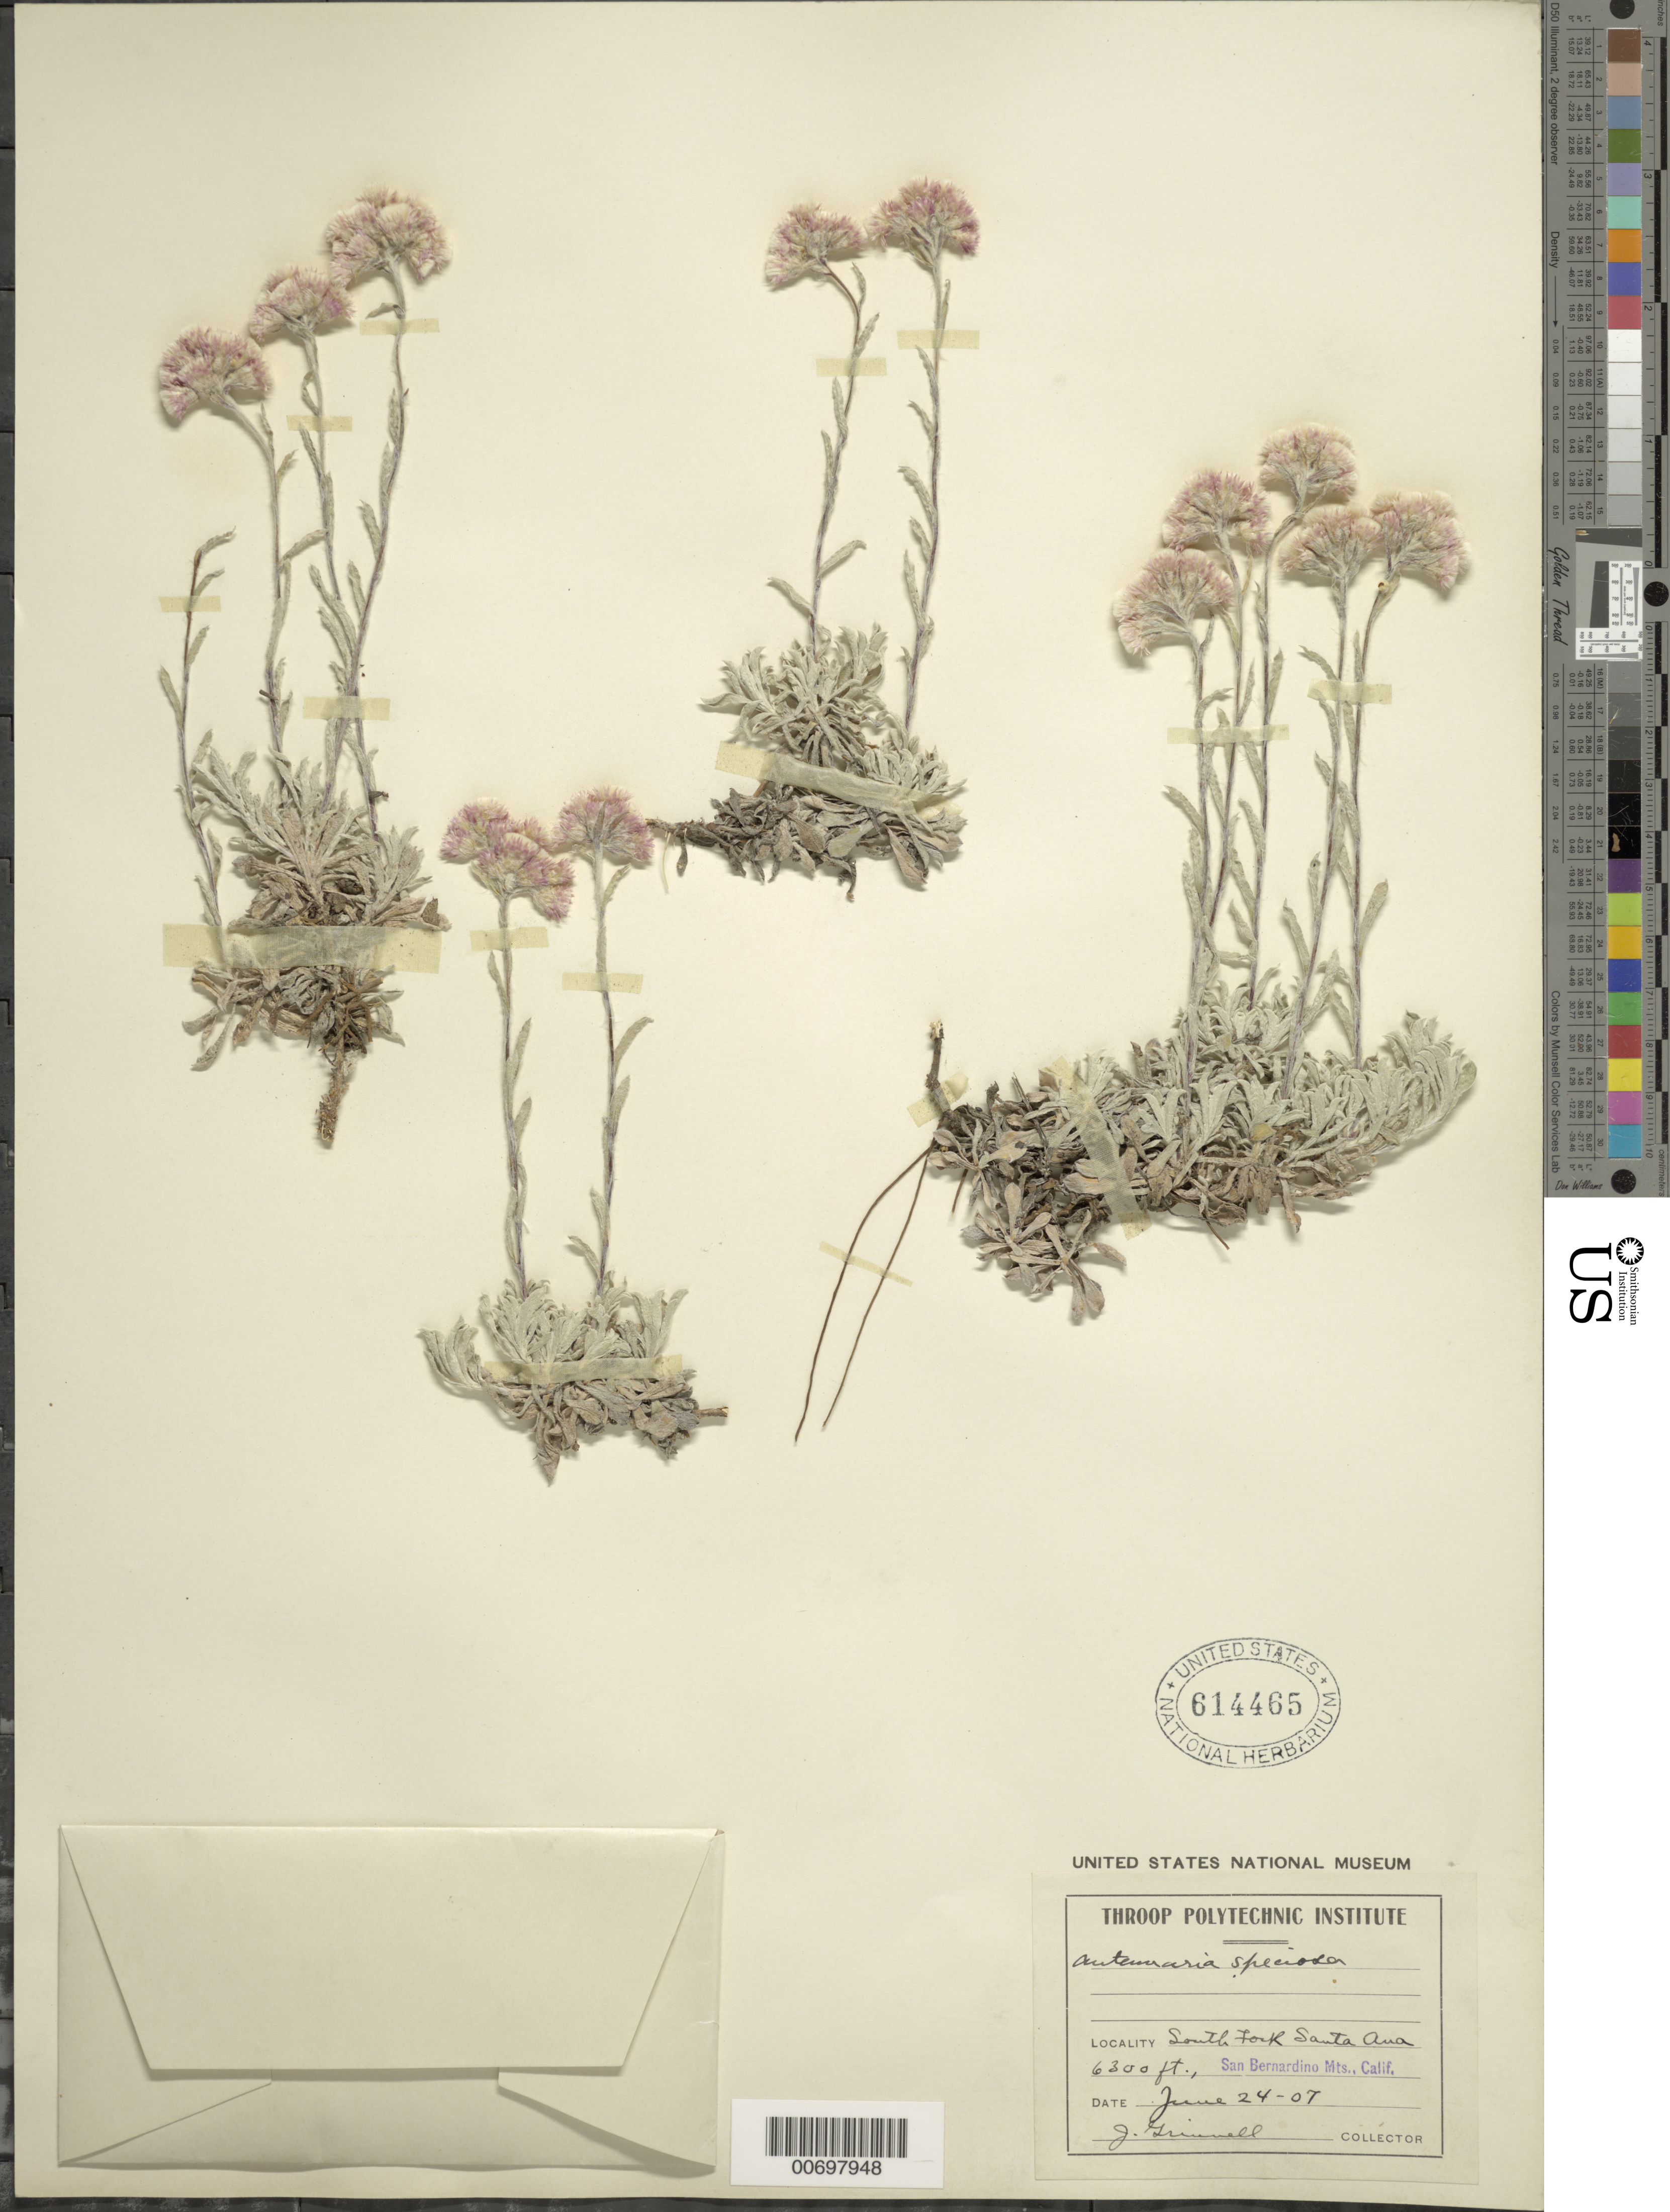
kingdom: Plantae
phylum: Tracheophyta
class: Magnoliopsida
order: Asterales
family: Asteraceae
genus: Antennaria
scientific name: Antennaria speciosa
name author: E.E. Nelson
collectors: J. Grinnell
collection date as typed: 24 Jun 1907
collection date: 1907-06-24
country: United States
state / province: California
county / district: San Bernardino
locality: South Fork Santa Ana, San Bernardino Mts.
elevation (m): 1920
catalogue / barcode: US 614465